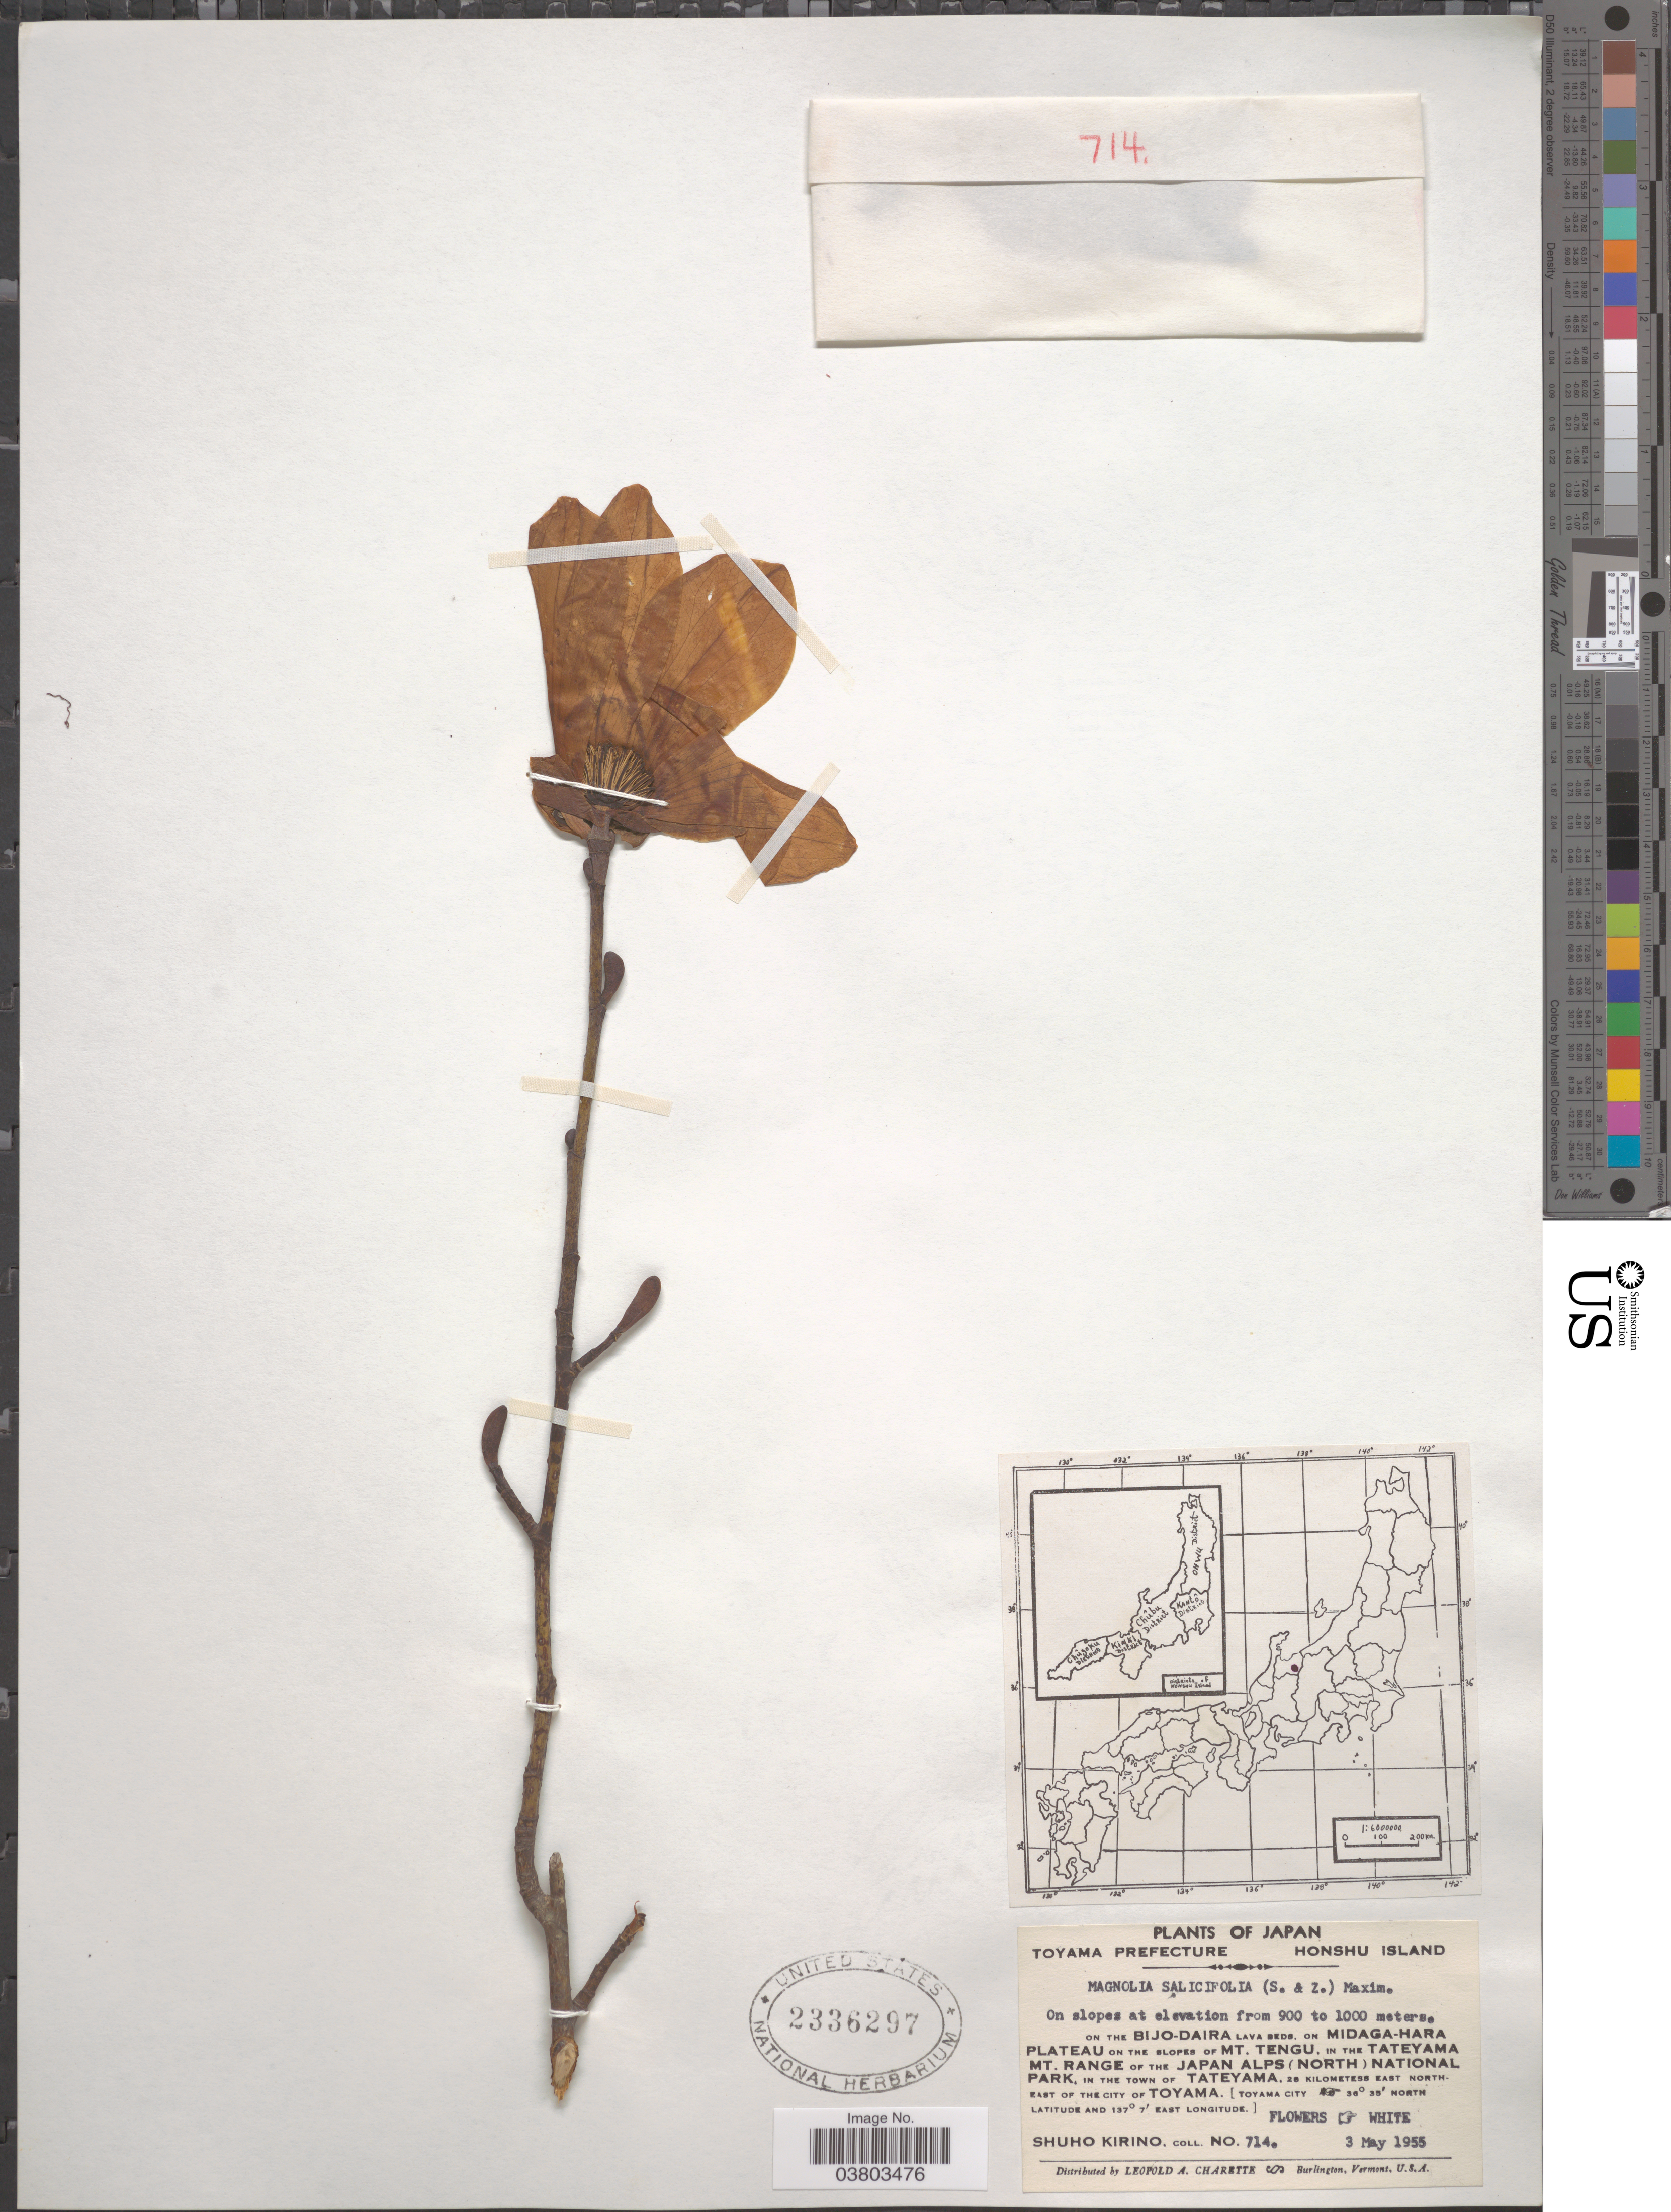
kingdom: Plantae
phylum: Tracheophyta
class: Magnoliopsida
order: Magnoliales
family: Magnoliaceae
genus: Magnolia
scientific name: Magnolia salicifolia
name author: Maxim.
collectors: S. Kirino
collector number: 714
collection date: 1955-05-03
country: Japan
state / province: Toyama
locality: Toyama Prefecture, Honshu Island. On the Bijo-Daira lava beds, on Midaga Hara Plateau on the slopes of Mt. Tengu, in the Tateyama Mt. Range of the Japan Alps (North) National Park, in the town of Tateyama, 26[interpreted] kilometers east northeast of the city of Toyama. [Toyama City].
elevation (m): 900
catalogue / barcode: US 2336297